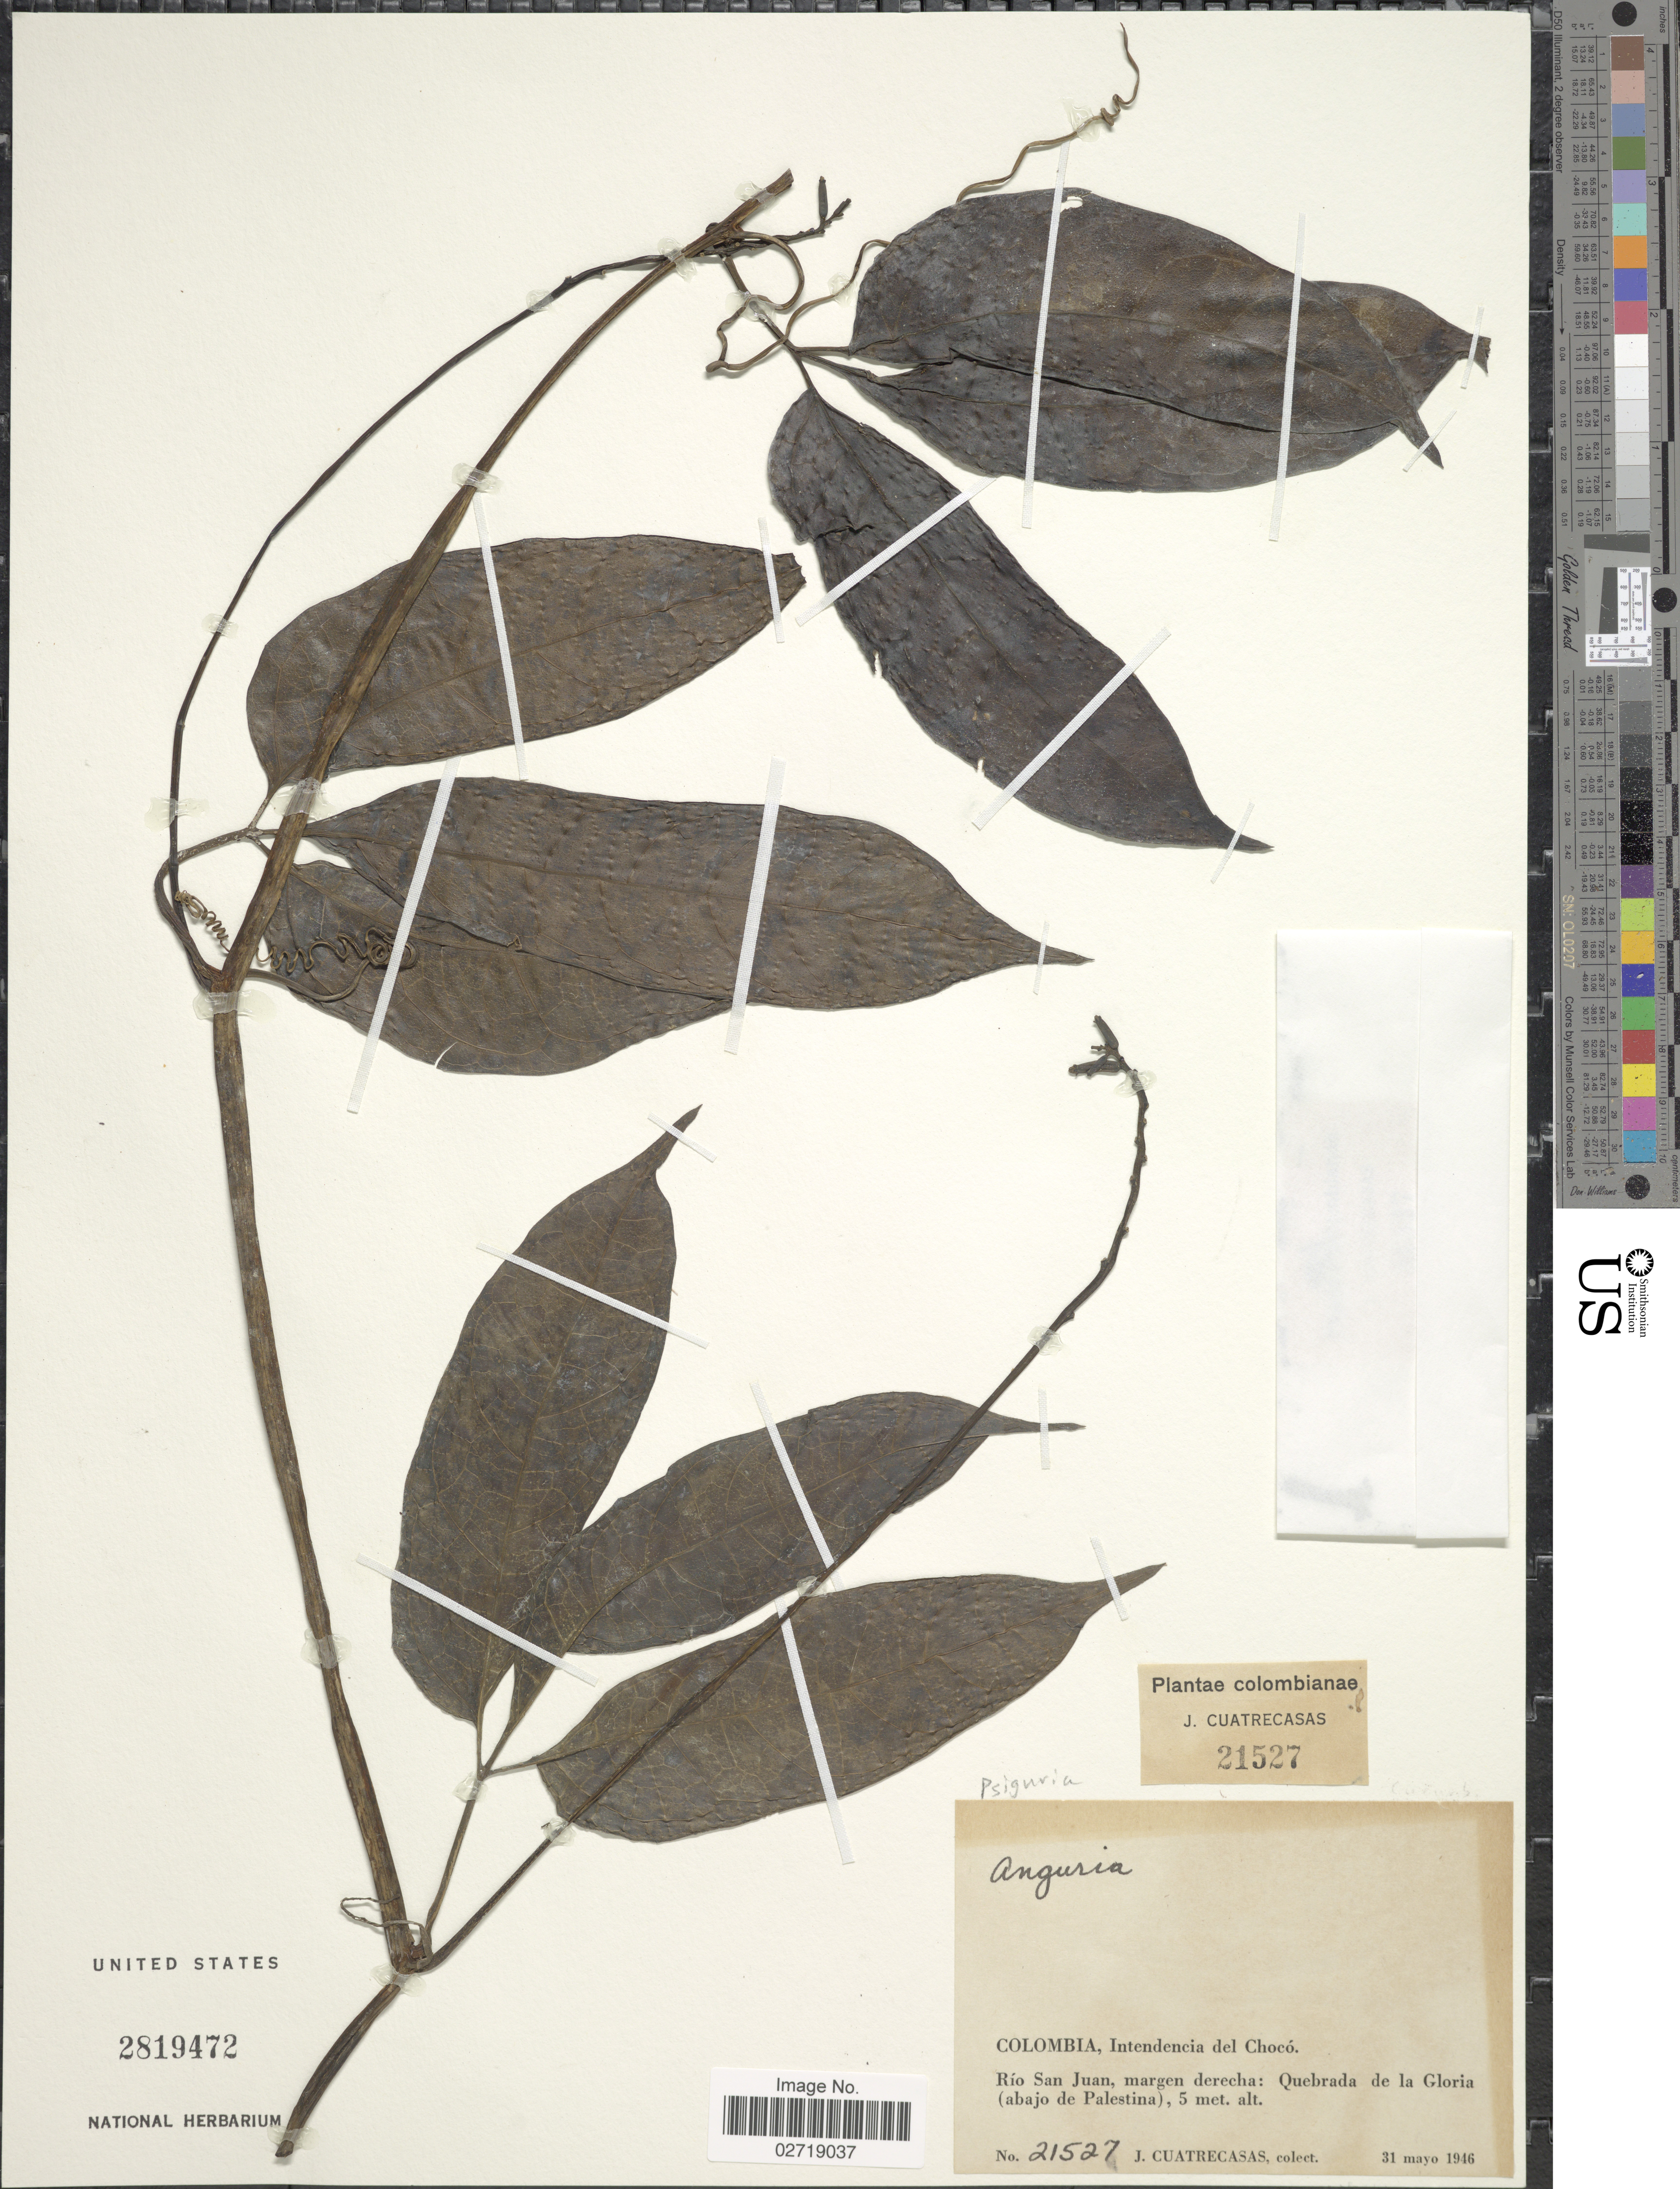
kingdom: Plantae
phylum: Tracheophyta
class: Magnoliopsida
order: Cucurbitales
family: Cucurbitaceae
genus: Psiguria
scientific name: Psiguria sp.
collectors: J. Cuatrecasas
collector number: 21527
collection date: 1946-05-31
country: Colombia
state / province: Chocó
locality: Rio San Juan, margen derecha: Quebrada de la Gloria (abajo de Palestina)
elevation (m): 5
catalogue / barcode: US 2819472